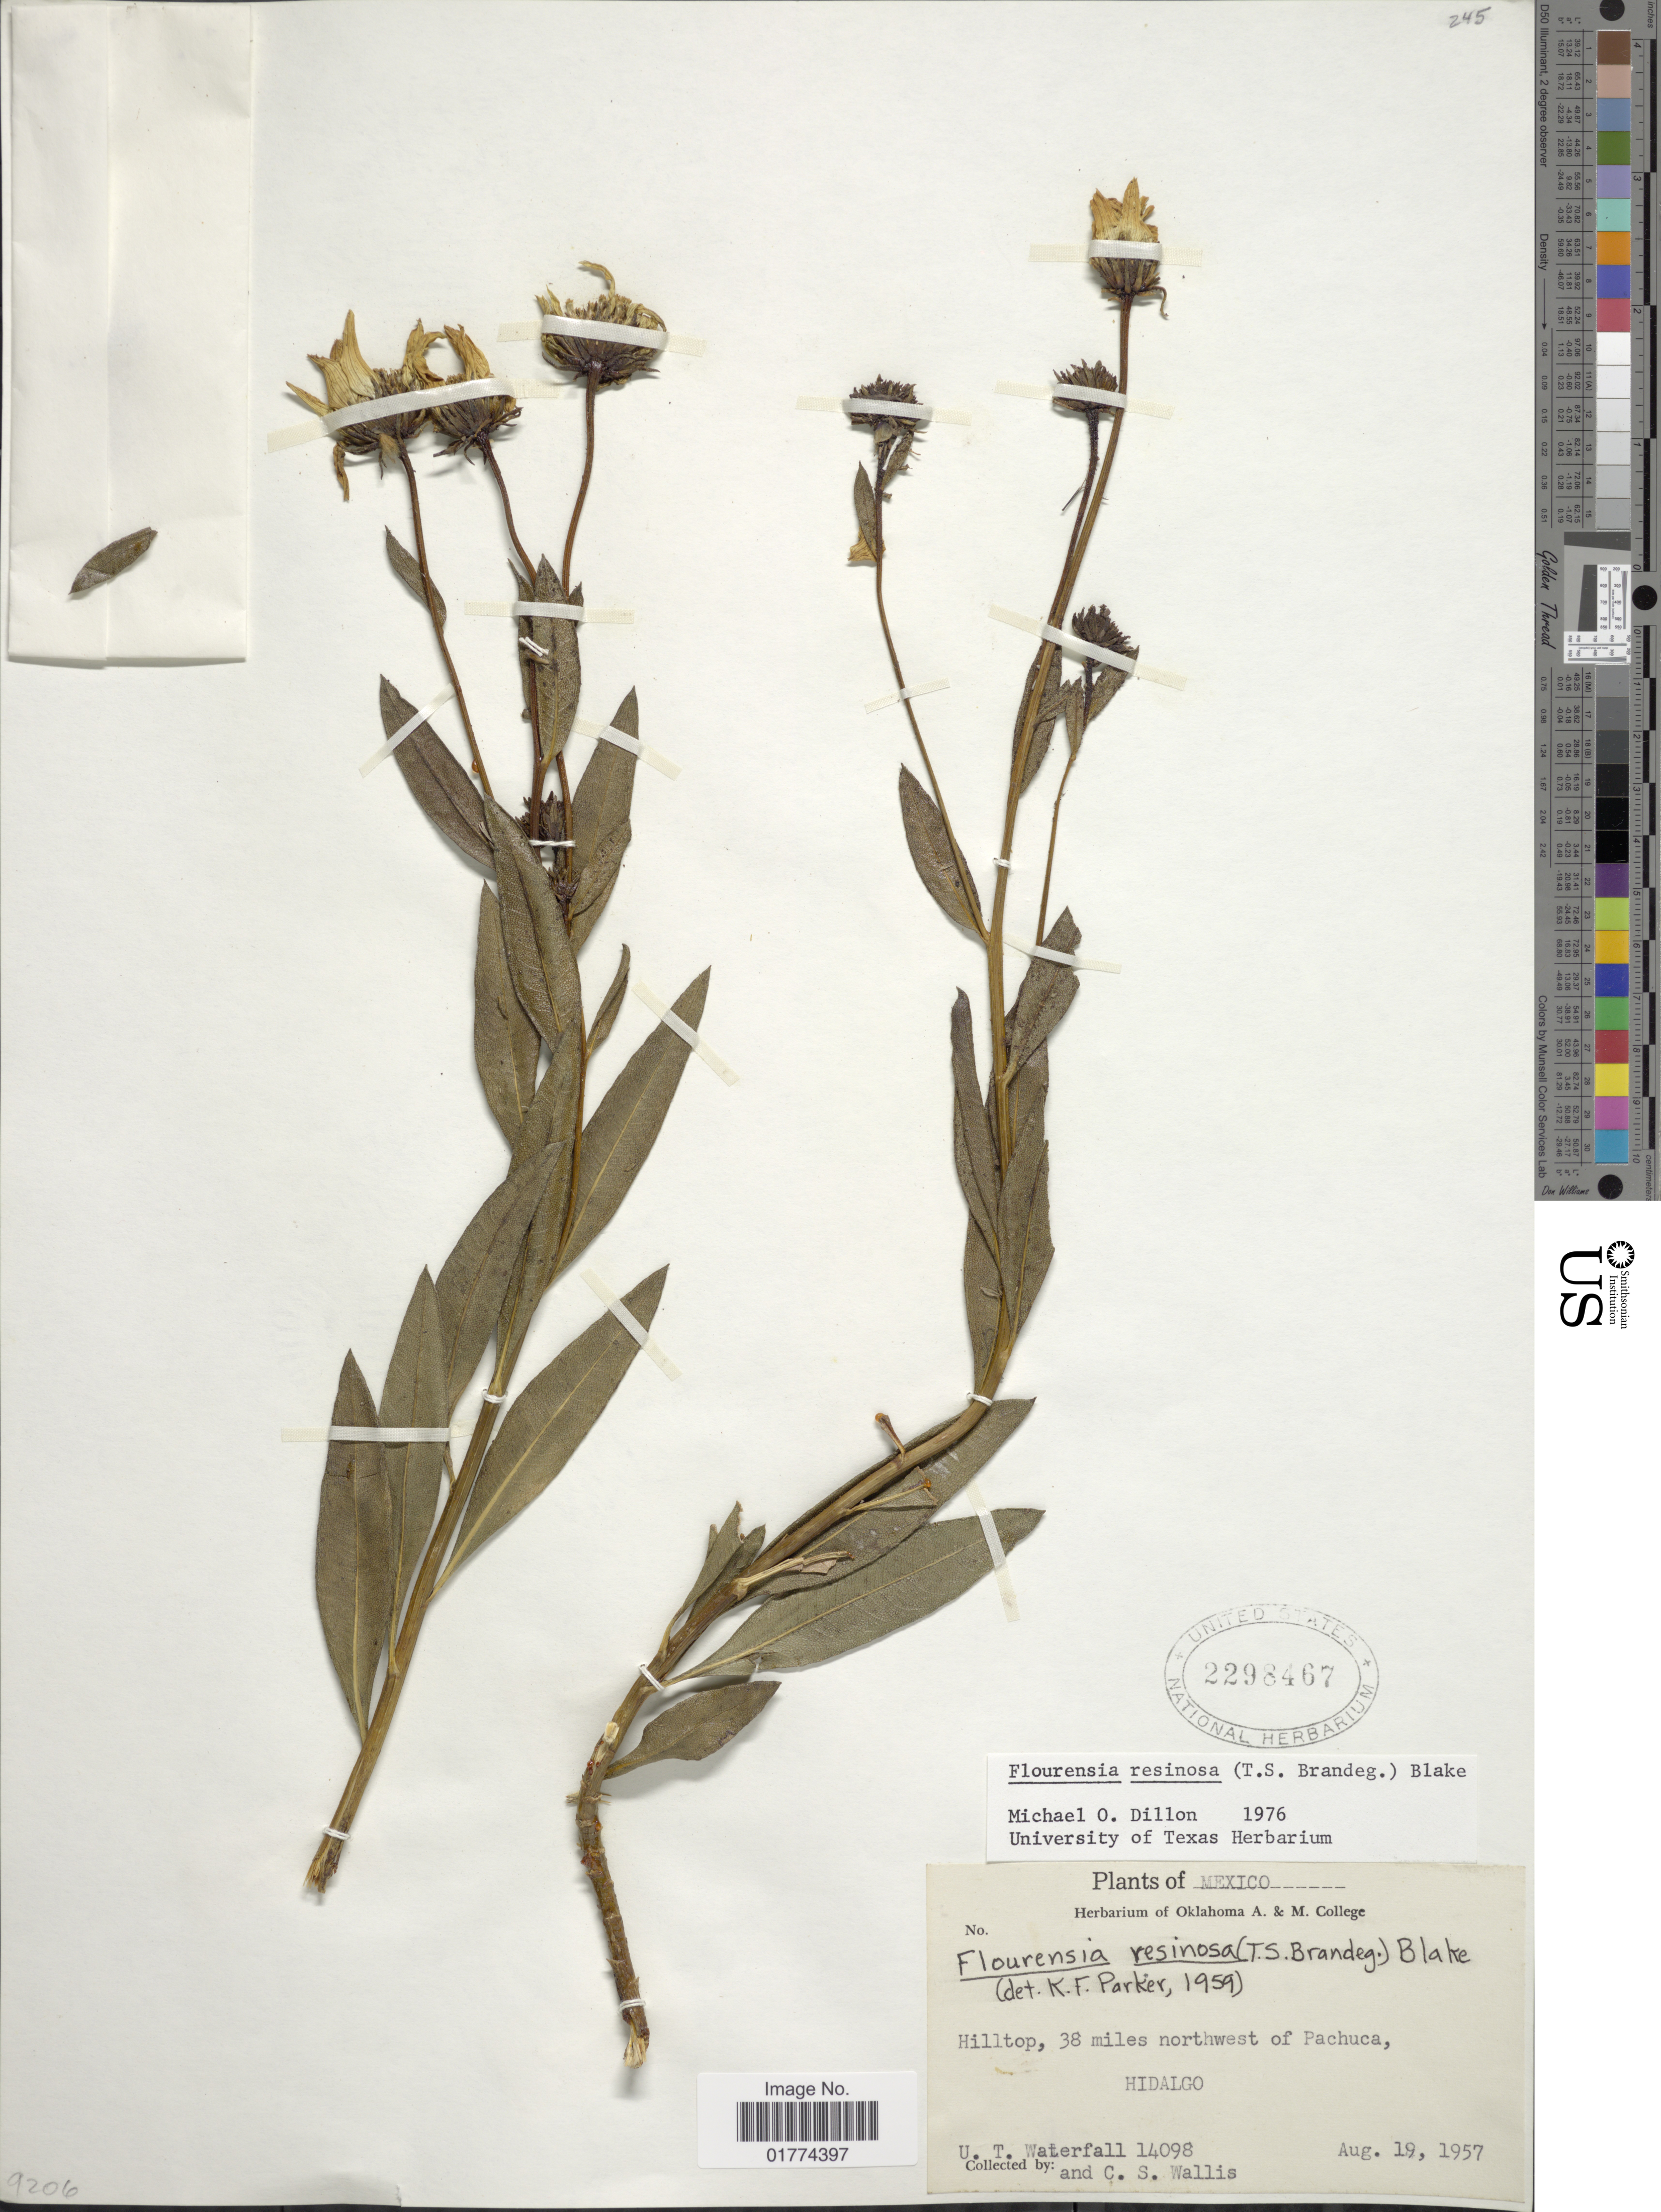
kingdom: Plantae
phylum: Tracheophyta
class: Magnoliopsida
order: Asterales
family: Asteraceae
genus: Flourensia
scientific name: Flourensia resinosa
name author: (Brandegee) S.F. Blake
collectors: U. T. Waterfall & C. S. Wallis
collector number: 14098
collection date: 1957-08-19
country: Mexico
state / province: Hidalgo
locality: Hilltop, 38 miles northwest of Pachuca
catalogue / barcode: US 2298467